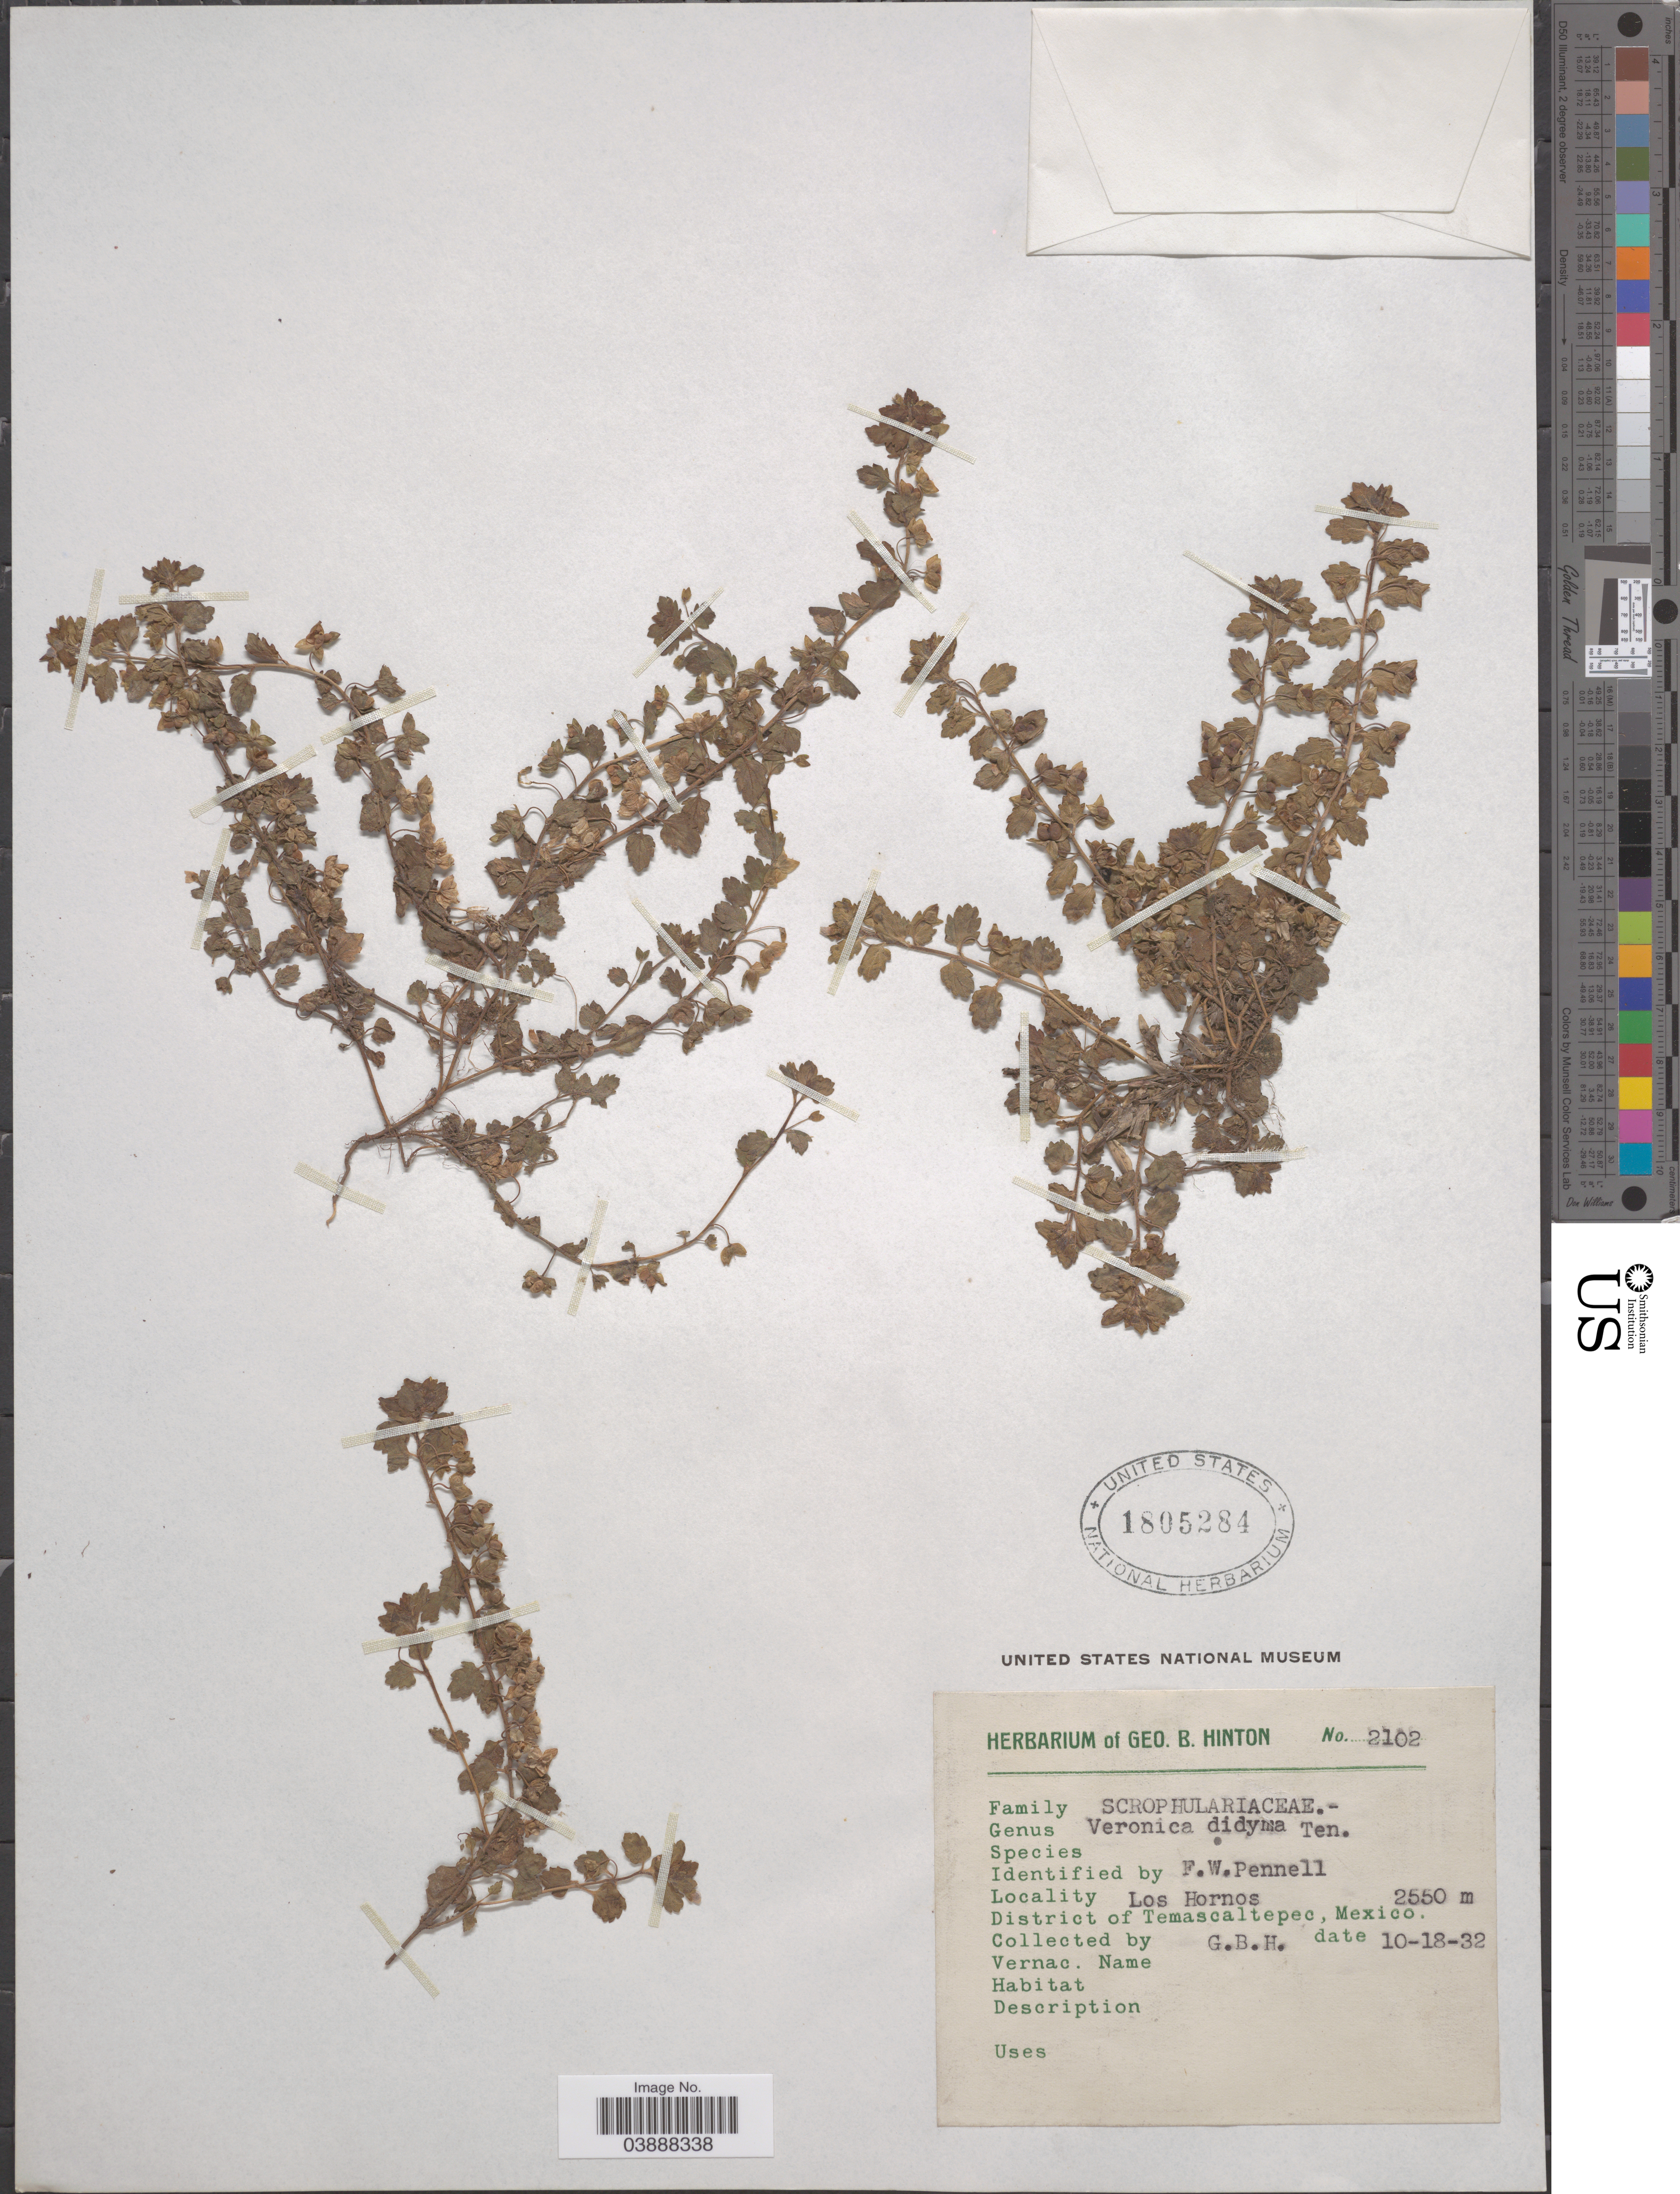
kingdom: Plantae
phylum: Tracheophyta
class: Magnoliopsida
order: Lamiales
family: Plantaginaceae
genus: Veronica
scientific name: Veronica didyma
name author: Ten.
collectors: G. B. Hinton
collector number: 2102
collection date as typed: Transcribed d/m/y: 18/10/32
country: Mexico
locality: Los Hornos. District of Temascaltepec.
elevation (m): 2550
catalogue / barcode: US 1805284